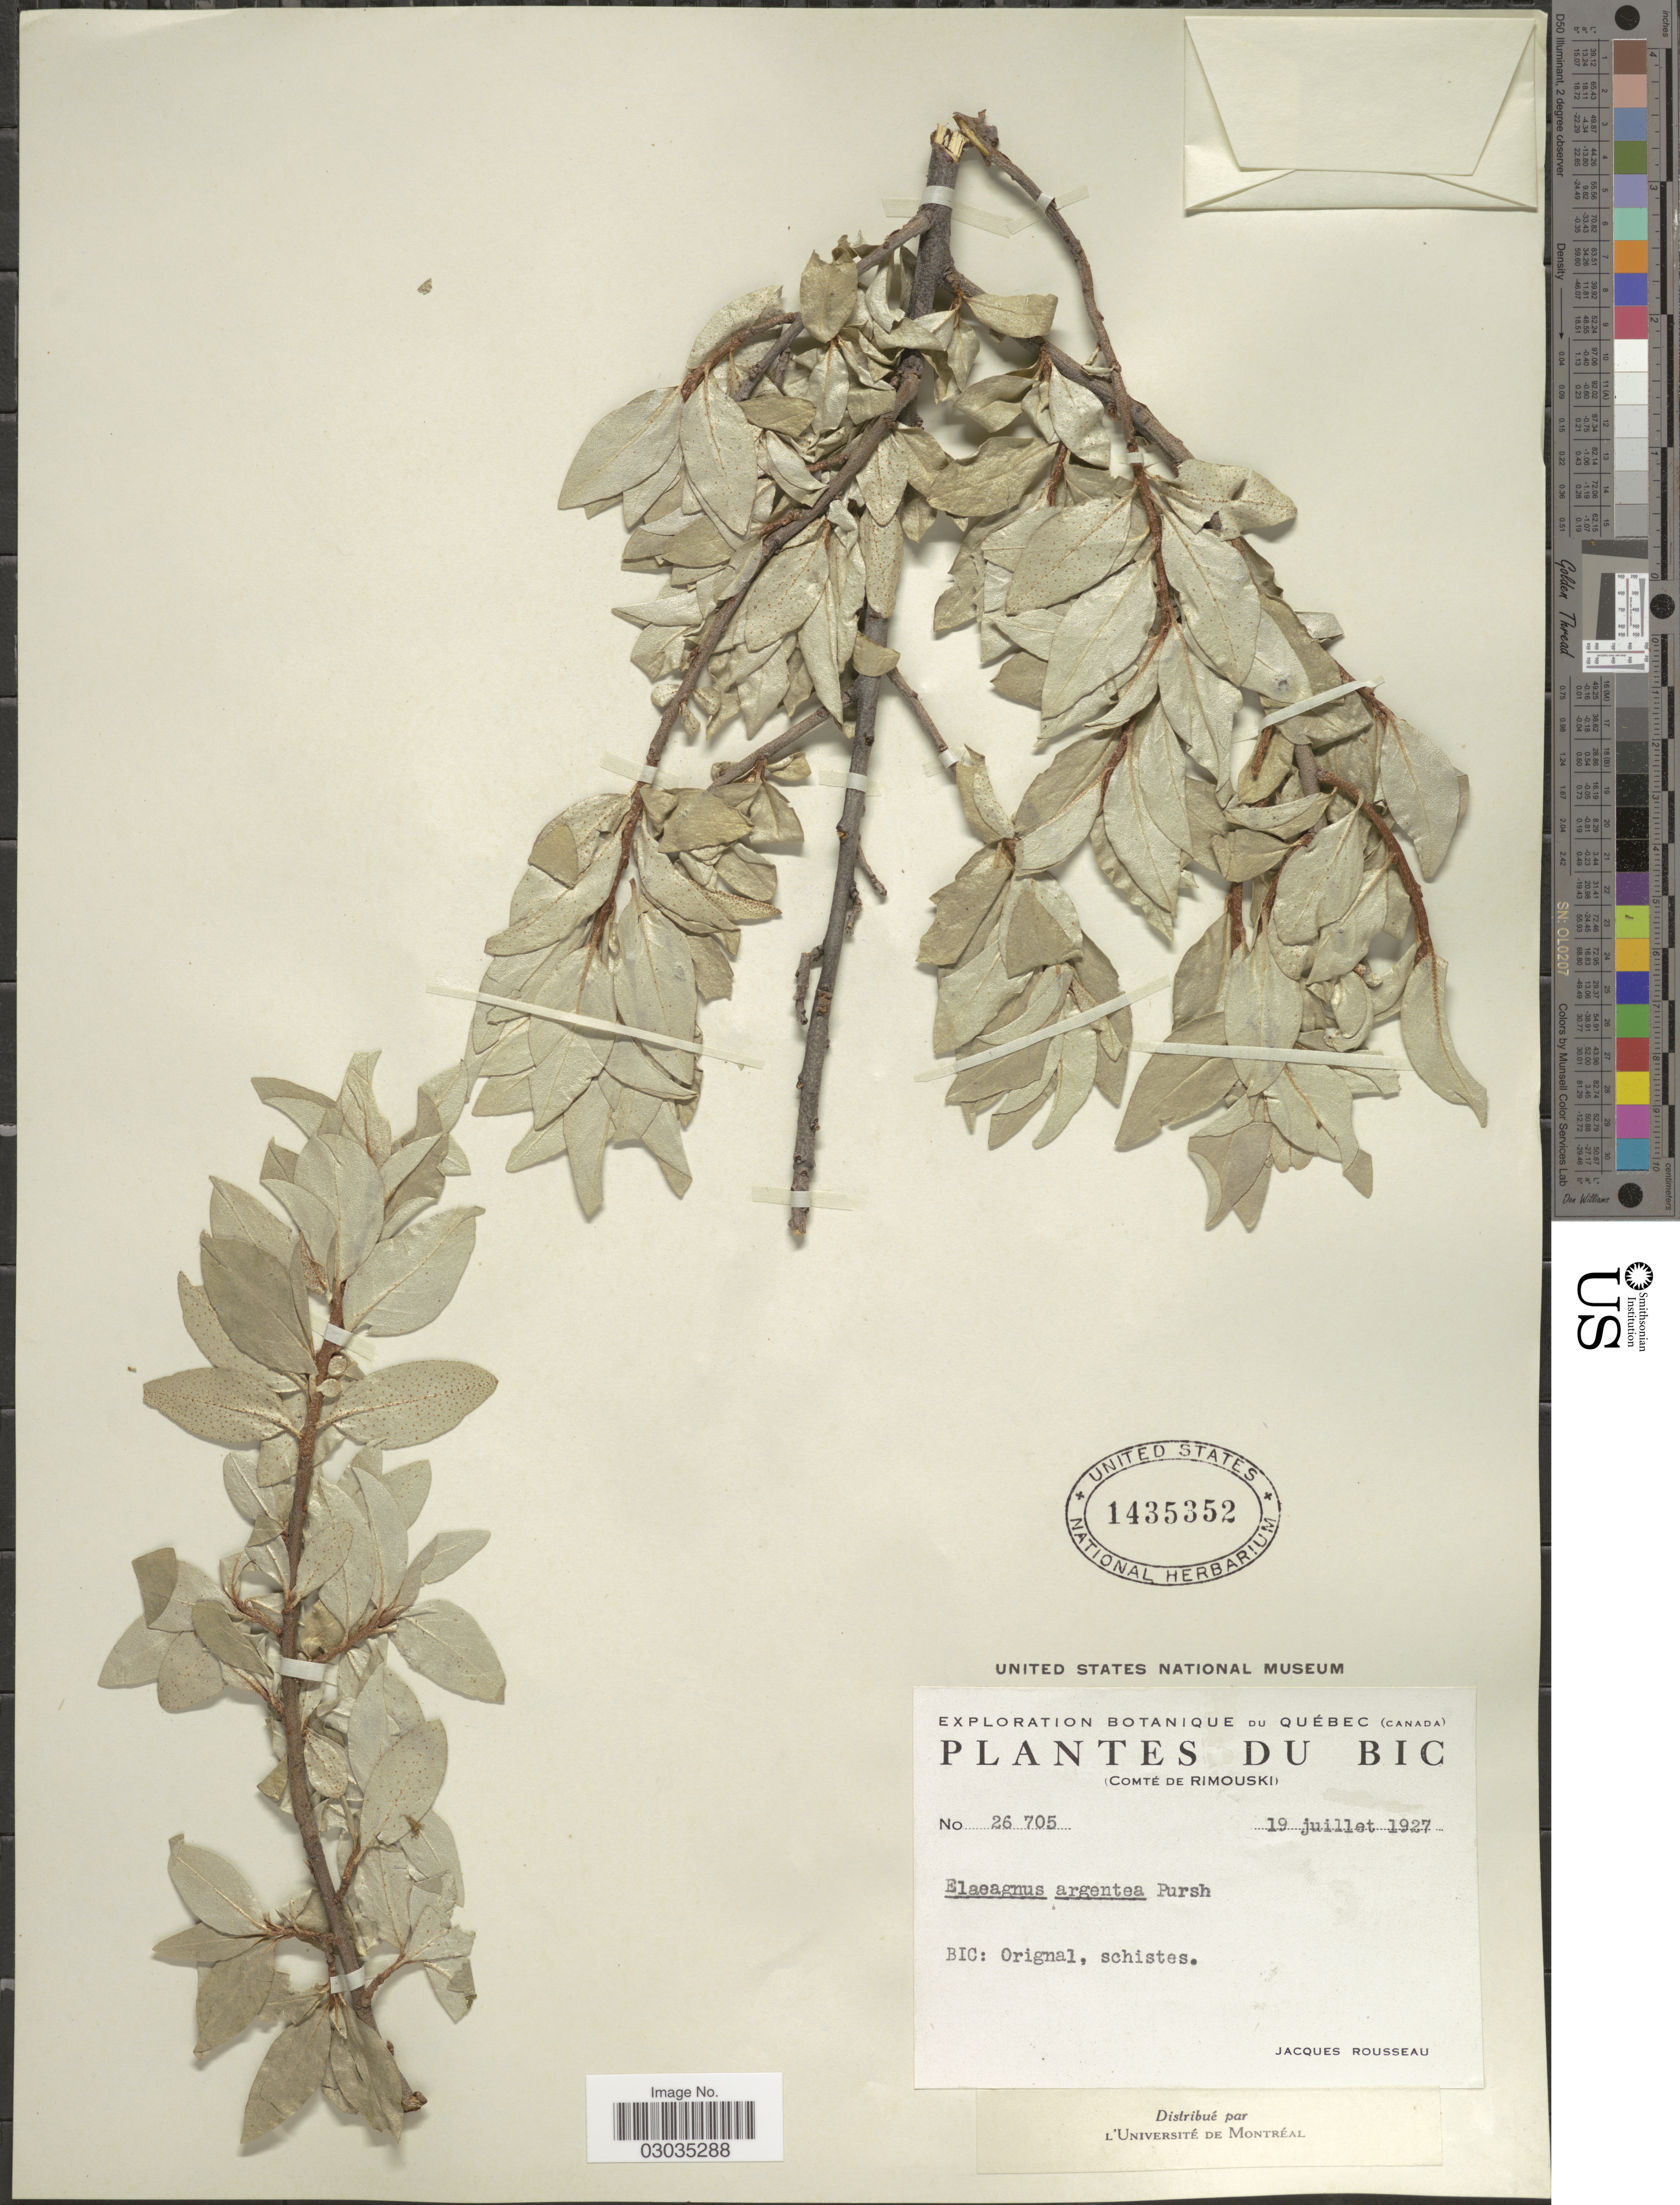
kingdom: Plantae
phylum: Tracheophyta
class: Magnoliopsida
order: Rosales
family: Elaeagnaceae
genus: Elaeagnus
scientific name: Elaeagnus commutata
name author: Bernh. ex Rydb.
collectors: J. Rousseau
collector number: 26705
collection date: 1927-07-19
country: Canada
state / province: Quebec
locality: (Comté de Rimouski), BIC: Orignal, schistes.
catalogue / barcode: US 1435352